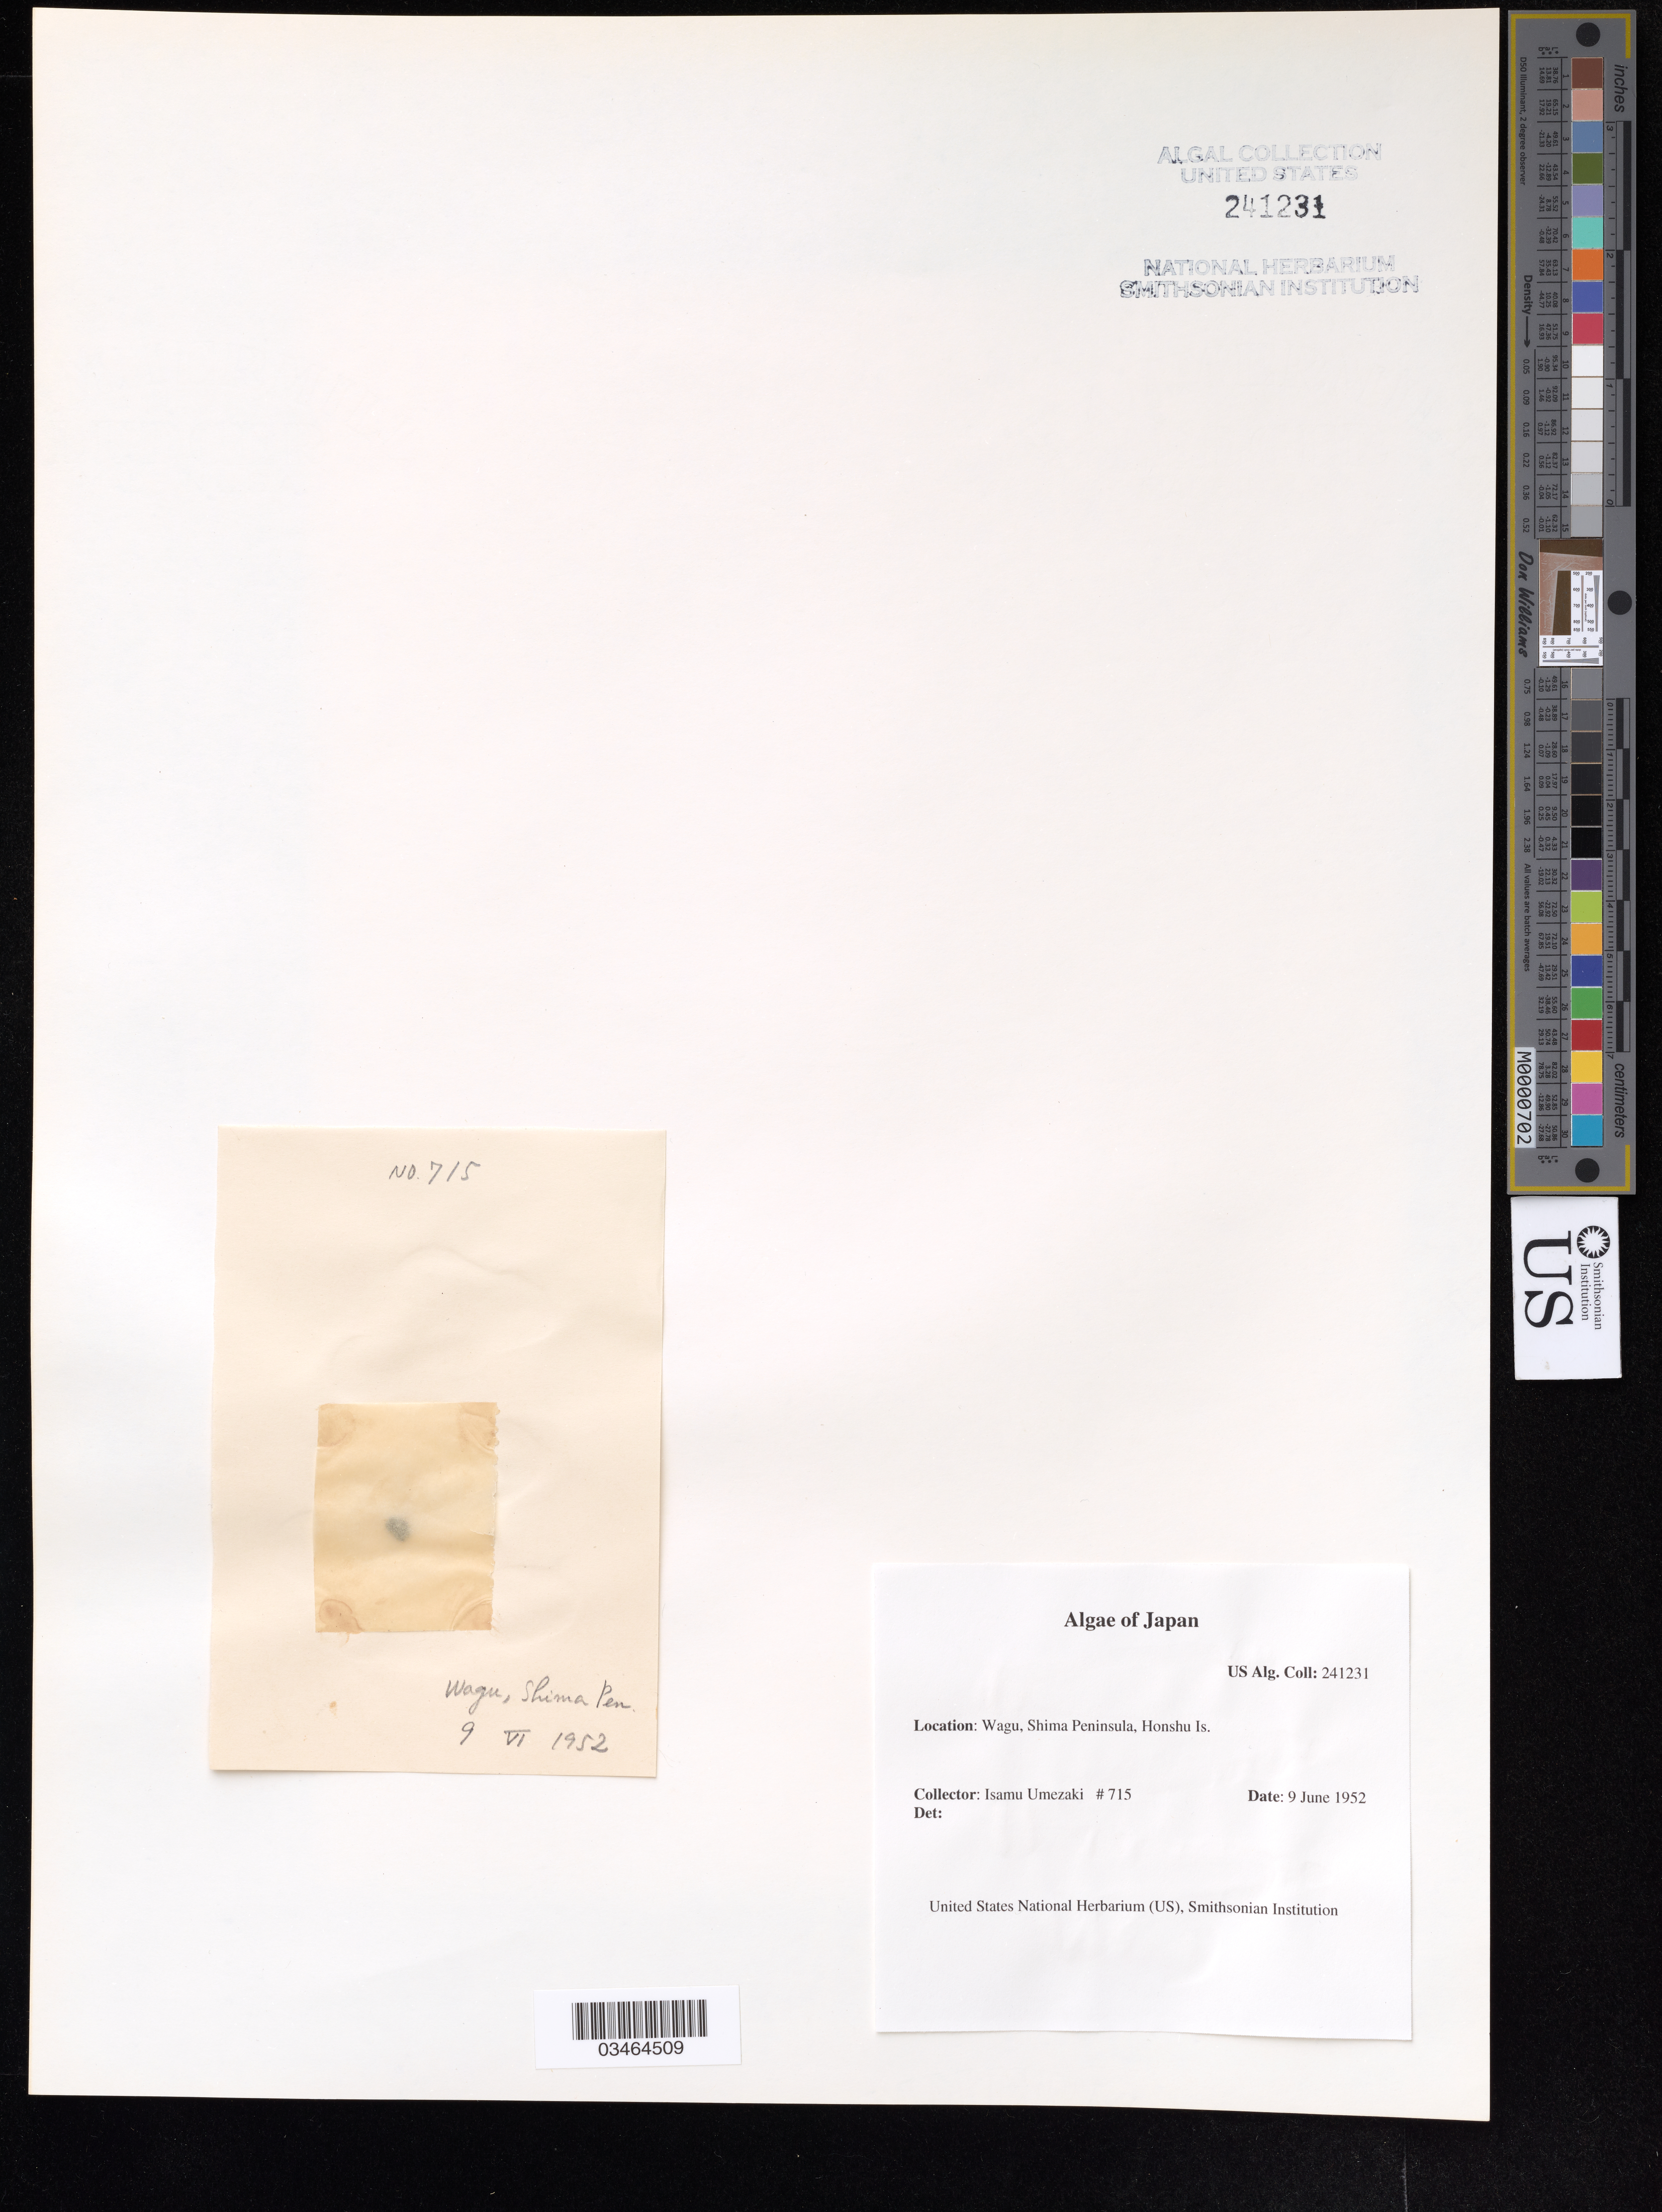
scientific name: Algae unknown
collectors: I. Umezaki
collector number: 715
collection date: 1952-06-09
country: Japan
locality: Wagu, Shima Peninsula, Honshu Is.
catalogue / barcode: US 241231